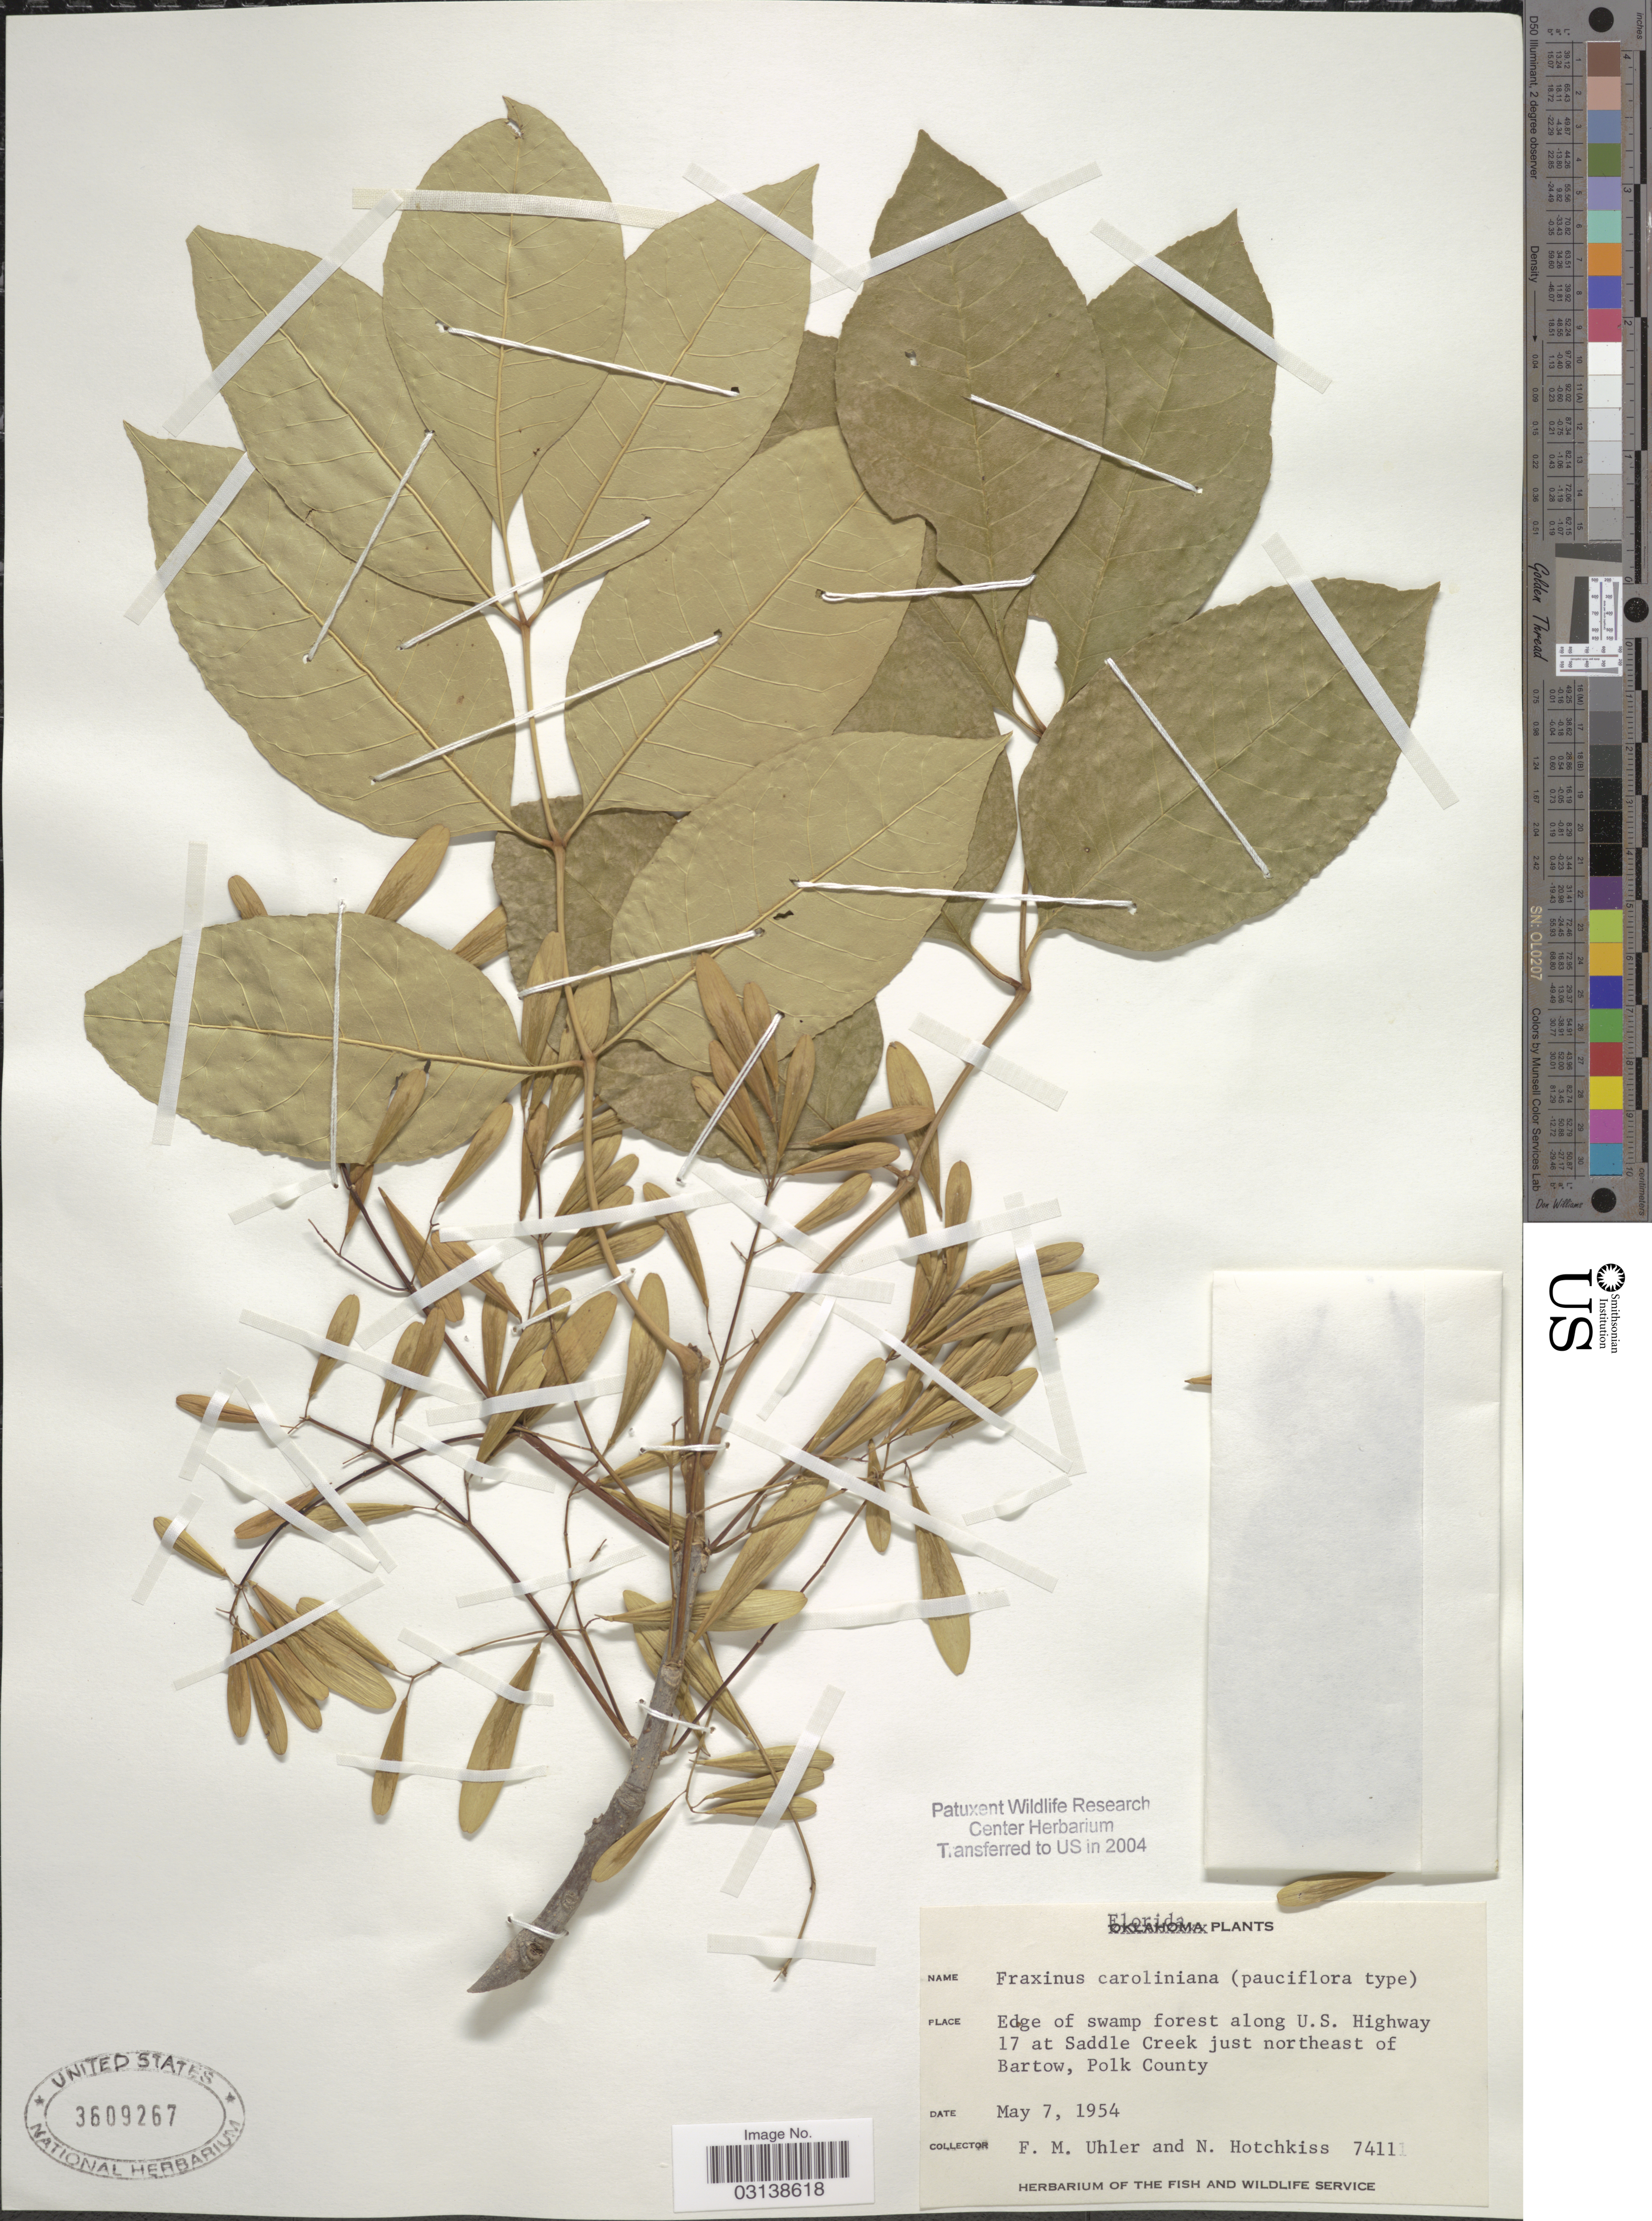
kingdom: Plantae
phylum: Tracheophyta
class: Magnoliopsida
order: Lamiales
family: Oleaceae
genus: Fraxinus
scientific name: Fraxinus caroliniana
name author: Mill.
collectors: F. M. Uhler & N. Hotchkiss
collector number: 7411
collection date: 1954-05-07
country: United States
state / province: Florida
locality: Edge of swamp forest along U.S. Highway 17 at Saddle Creek just northeast of Bartow, Polk County.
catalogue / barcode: US 3609267